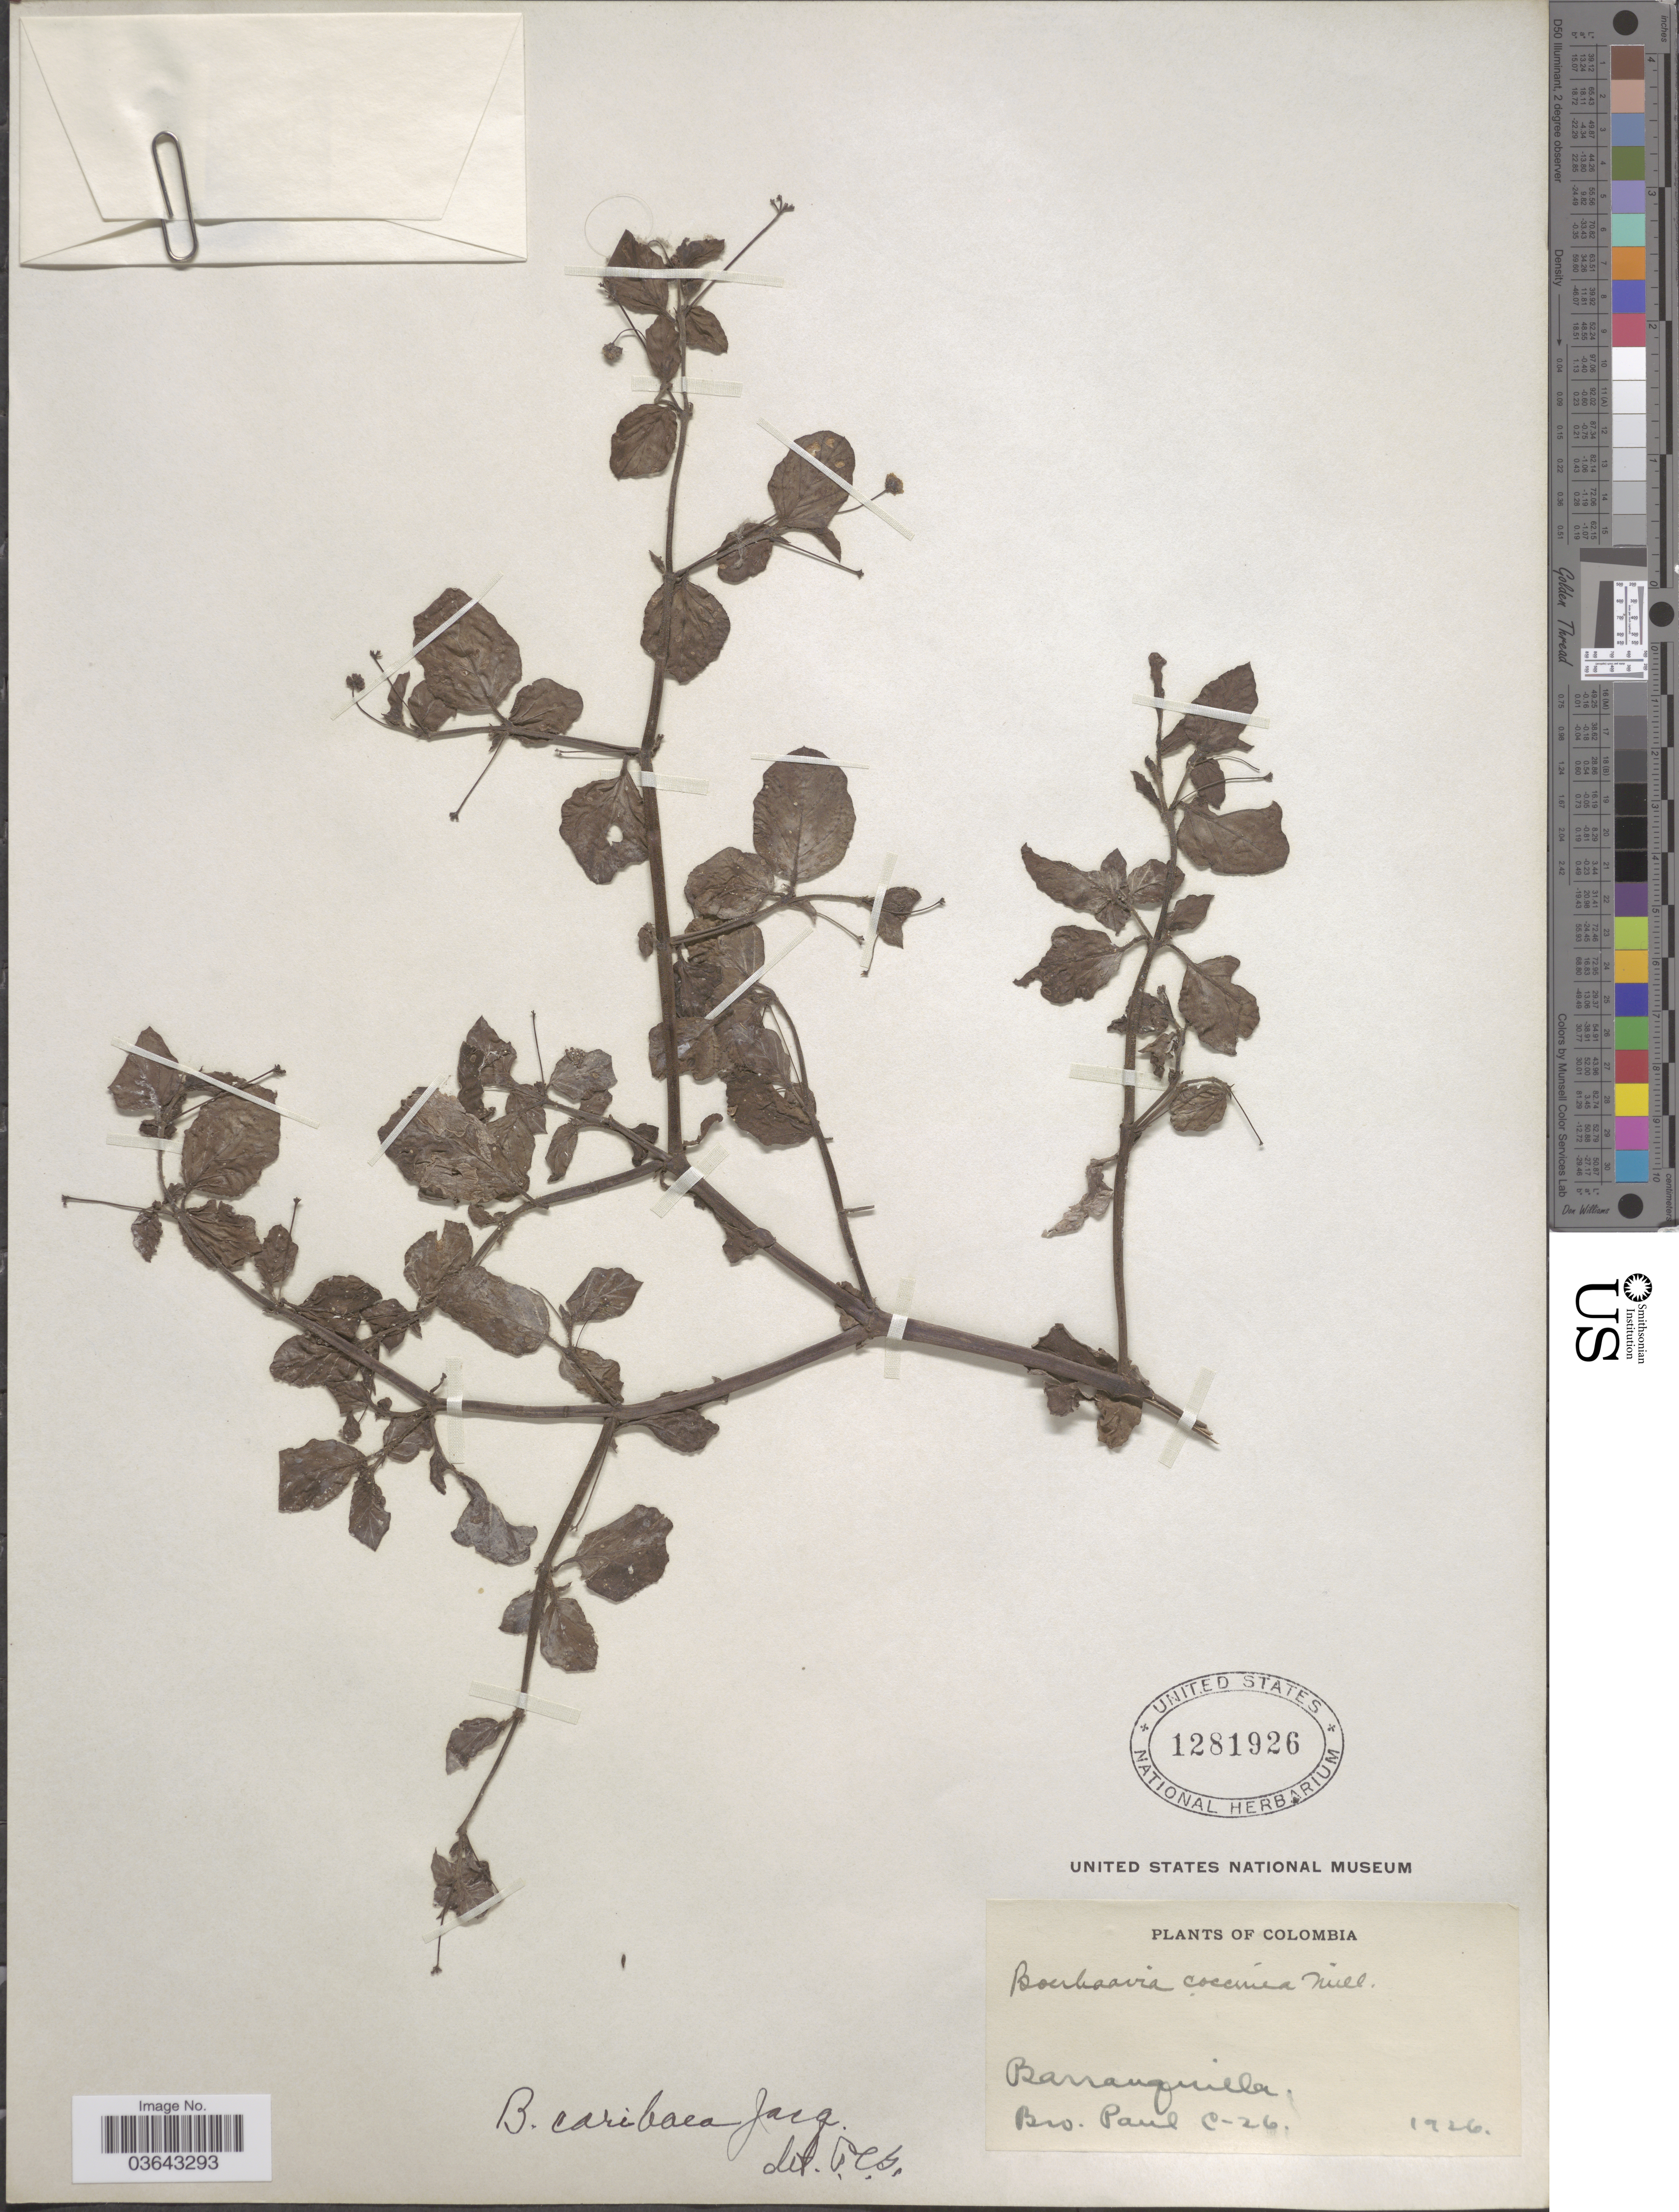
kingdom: Plantae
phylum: Tracheophyta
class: Magnoliopsida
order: Caryophyllales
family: Nyctaginaceae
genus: Boerhavia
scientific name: Boerhavia diffusa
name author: L.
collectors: B. Paul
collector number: C-26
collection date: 1926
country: Colombia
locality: Barranquilla.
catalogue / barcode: US 1281926